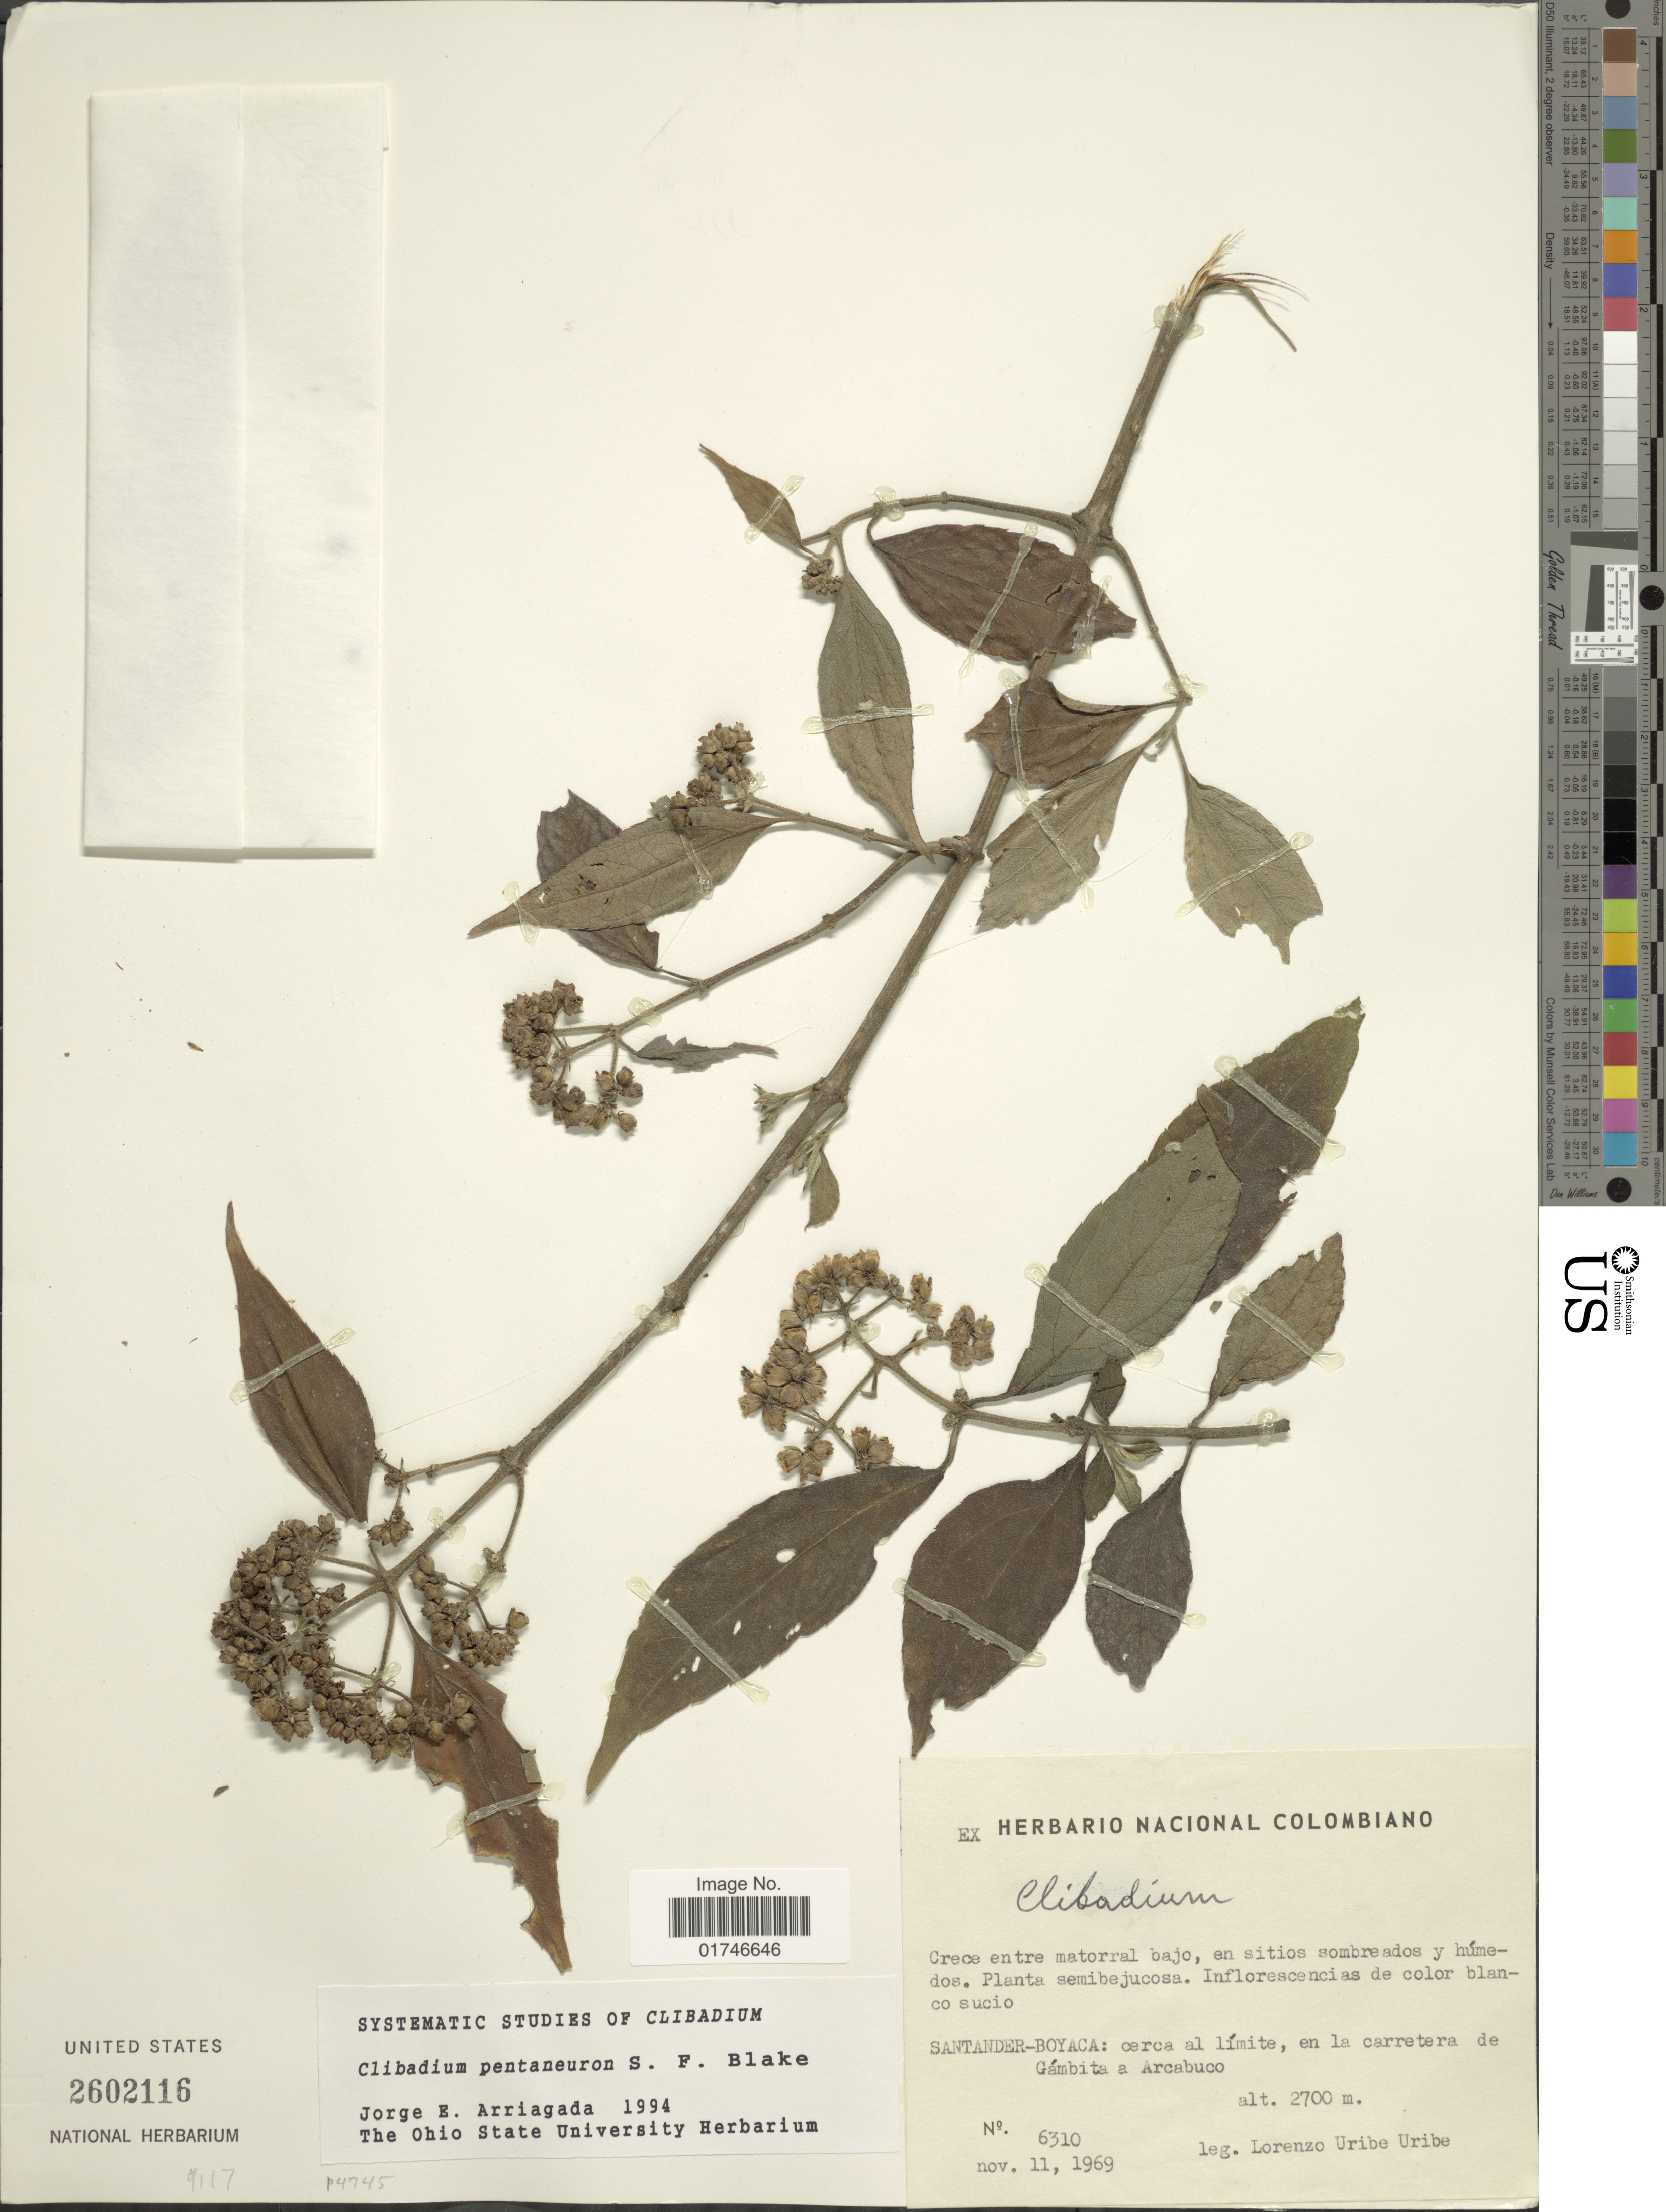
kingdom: Plantae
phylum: Tracheophyta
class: Magnoliopsida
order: Asterales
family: Asteraceae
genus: Clibadium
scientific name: Clibadium pileorubrum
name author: Cuatrec.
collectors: L. Uribe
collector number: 6310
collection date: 1969-11-11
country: Colombia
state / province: Boyacá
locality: Santander-Boyaca: Cerca al limite, en la carreretera de Gambita a Arcabuco.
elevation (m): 2700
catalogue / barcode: US 2602116